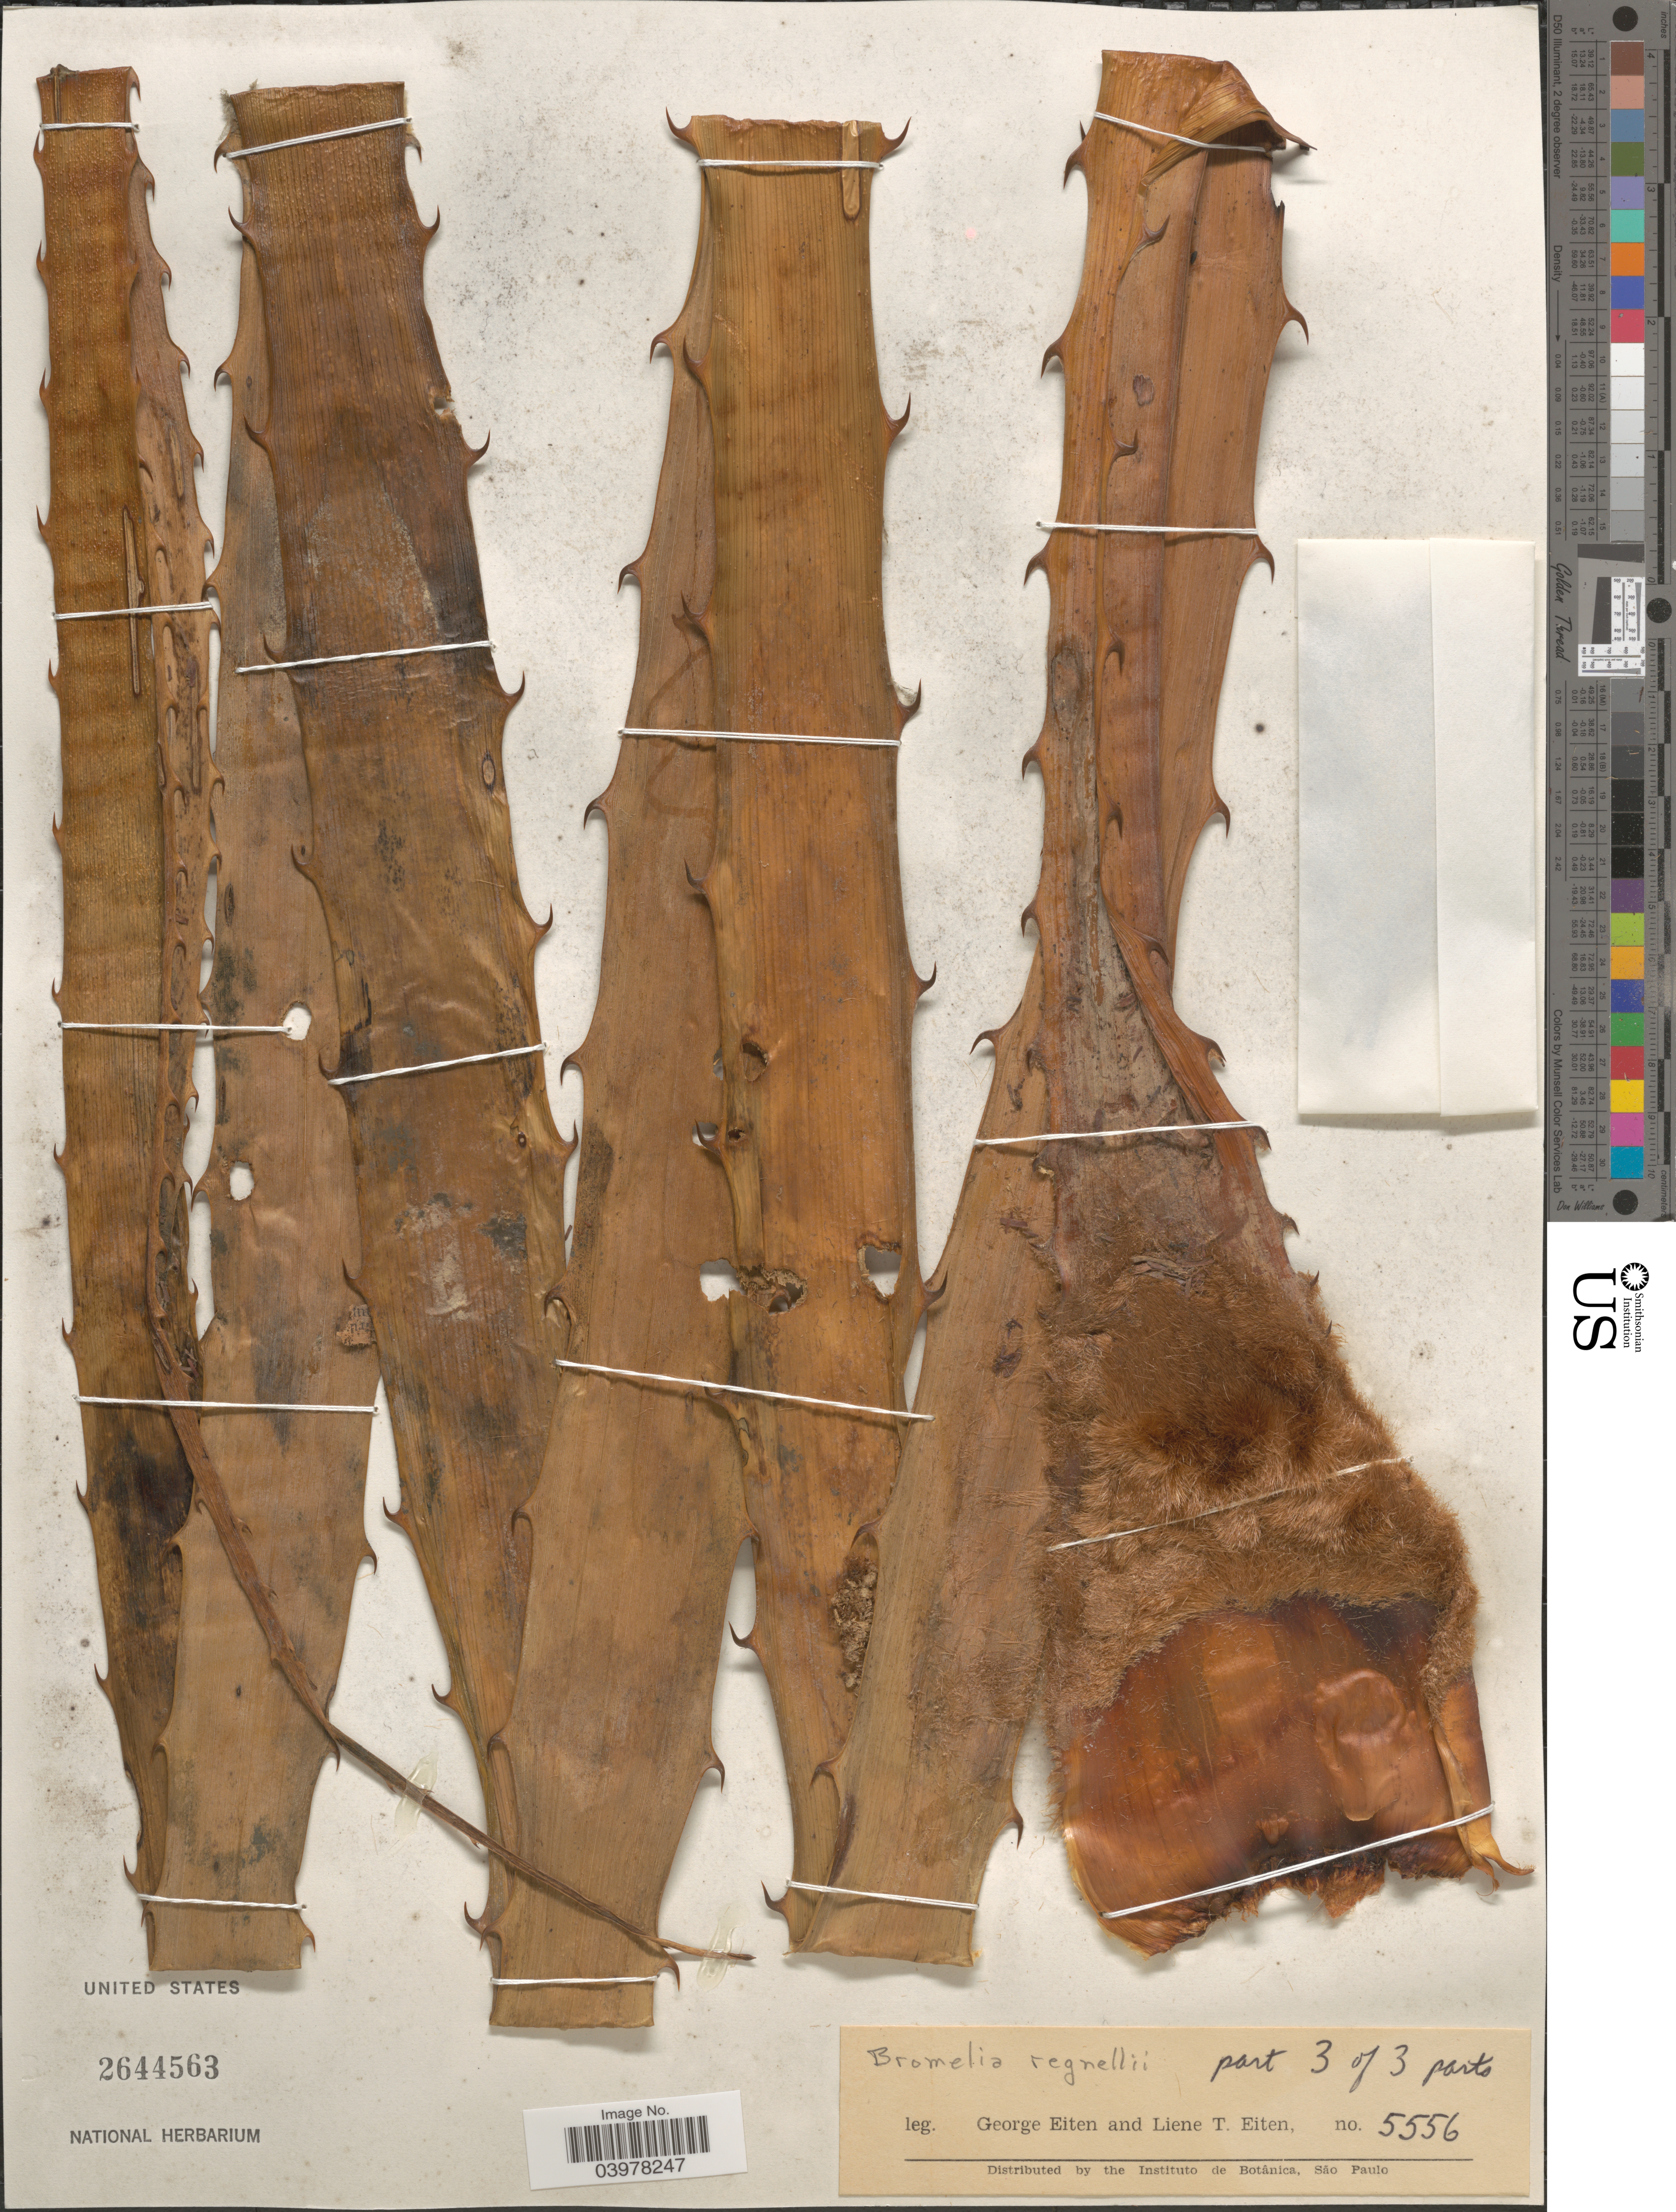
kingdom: Plantae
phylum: Tracheophyta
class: Liliopsida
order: Poales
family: Bromeliaceae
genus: Bromelia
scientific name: Bromelia regnellii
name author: Mez in Mart.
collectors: G. Eiten & L. T. Eiten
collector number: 5556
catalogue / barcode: US 2644563